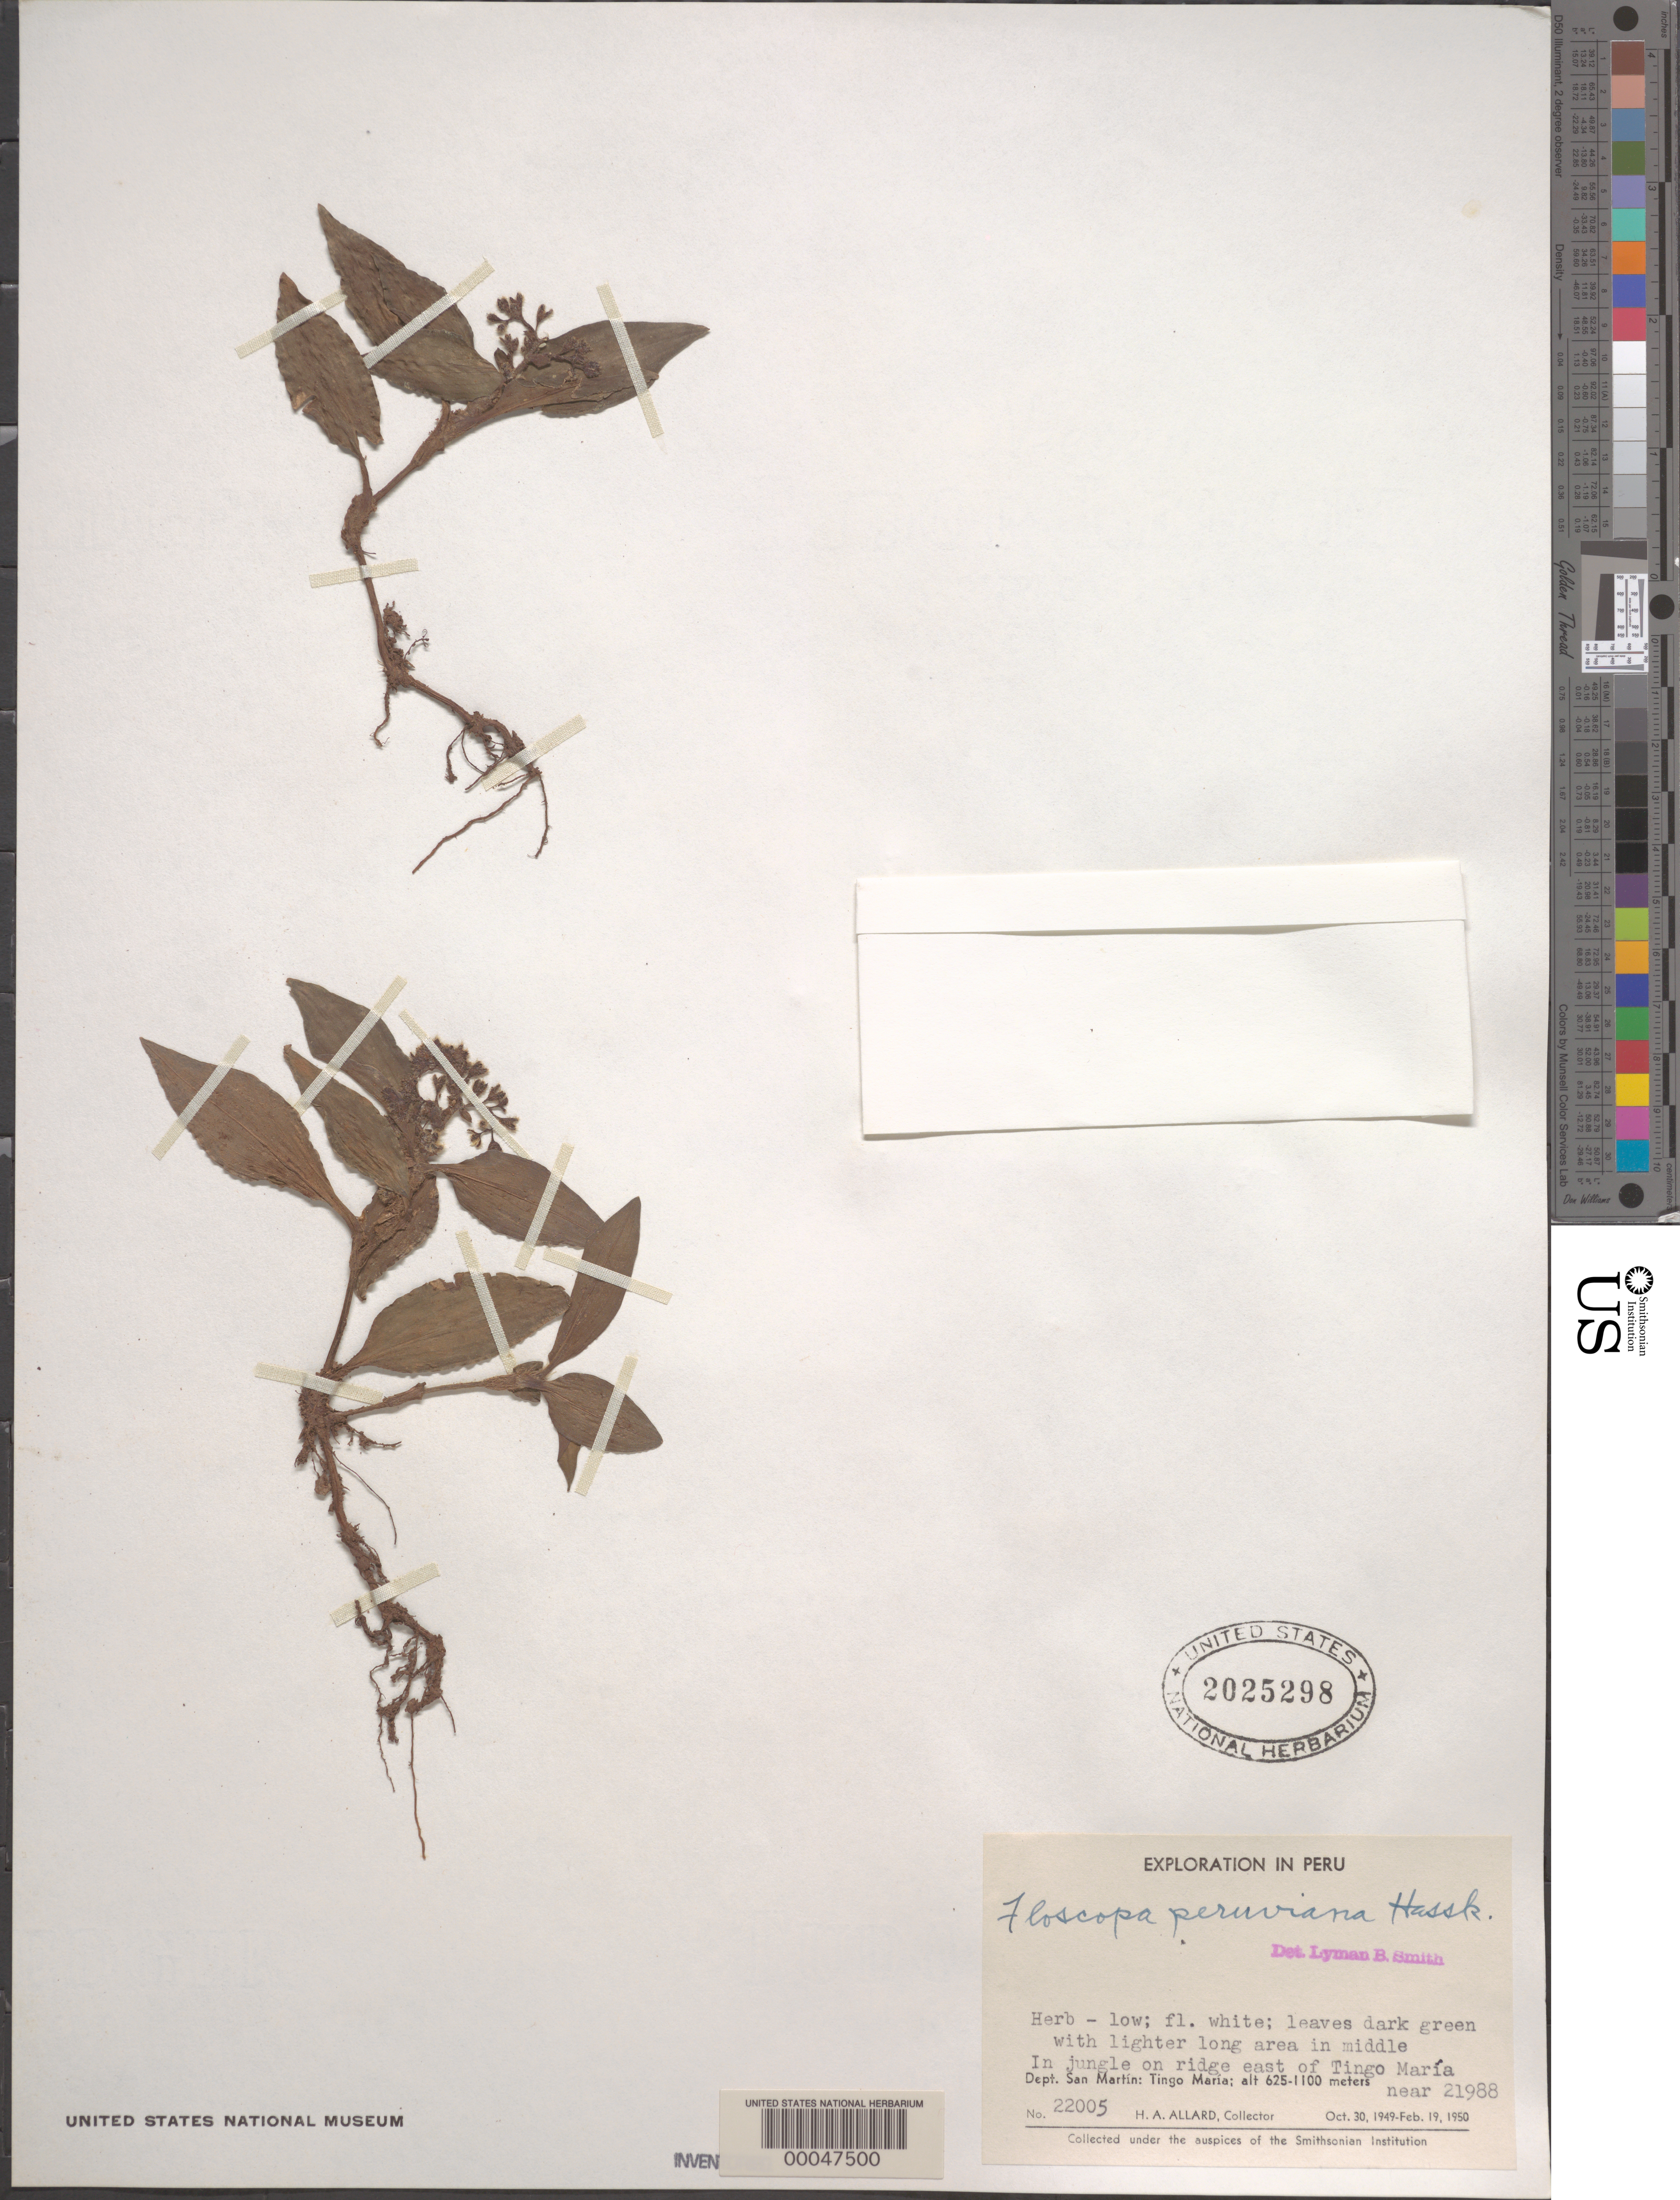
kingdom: Plantae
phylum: Tracheophyta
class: Liliopsida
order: Commelinales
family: Commelinaceae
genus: Floscopa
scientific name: Floscopa peruviana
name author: Hassk. ex C.B. Clarke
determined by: Smith, Lyman B., (US), NMNH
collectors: H. A. Allard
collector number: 22005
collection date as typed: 30 Oct 1949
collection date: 1949-10-30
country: Peru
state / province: San Martín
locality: Tingo maria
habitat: Jungle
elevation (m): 625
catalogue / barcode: US 2025298